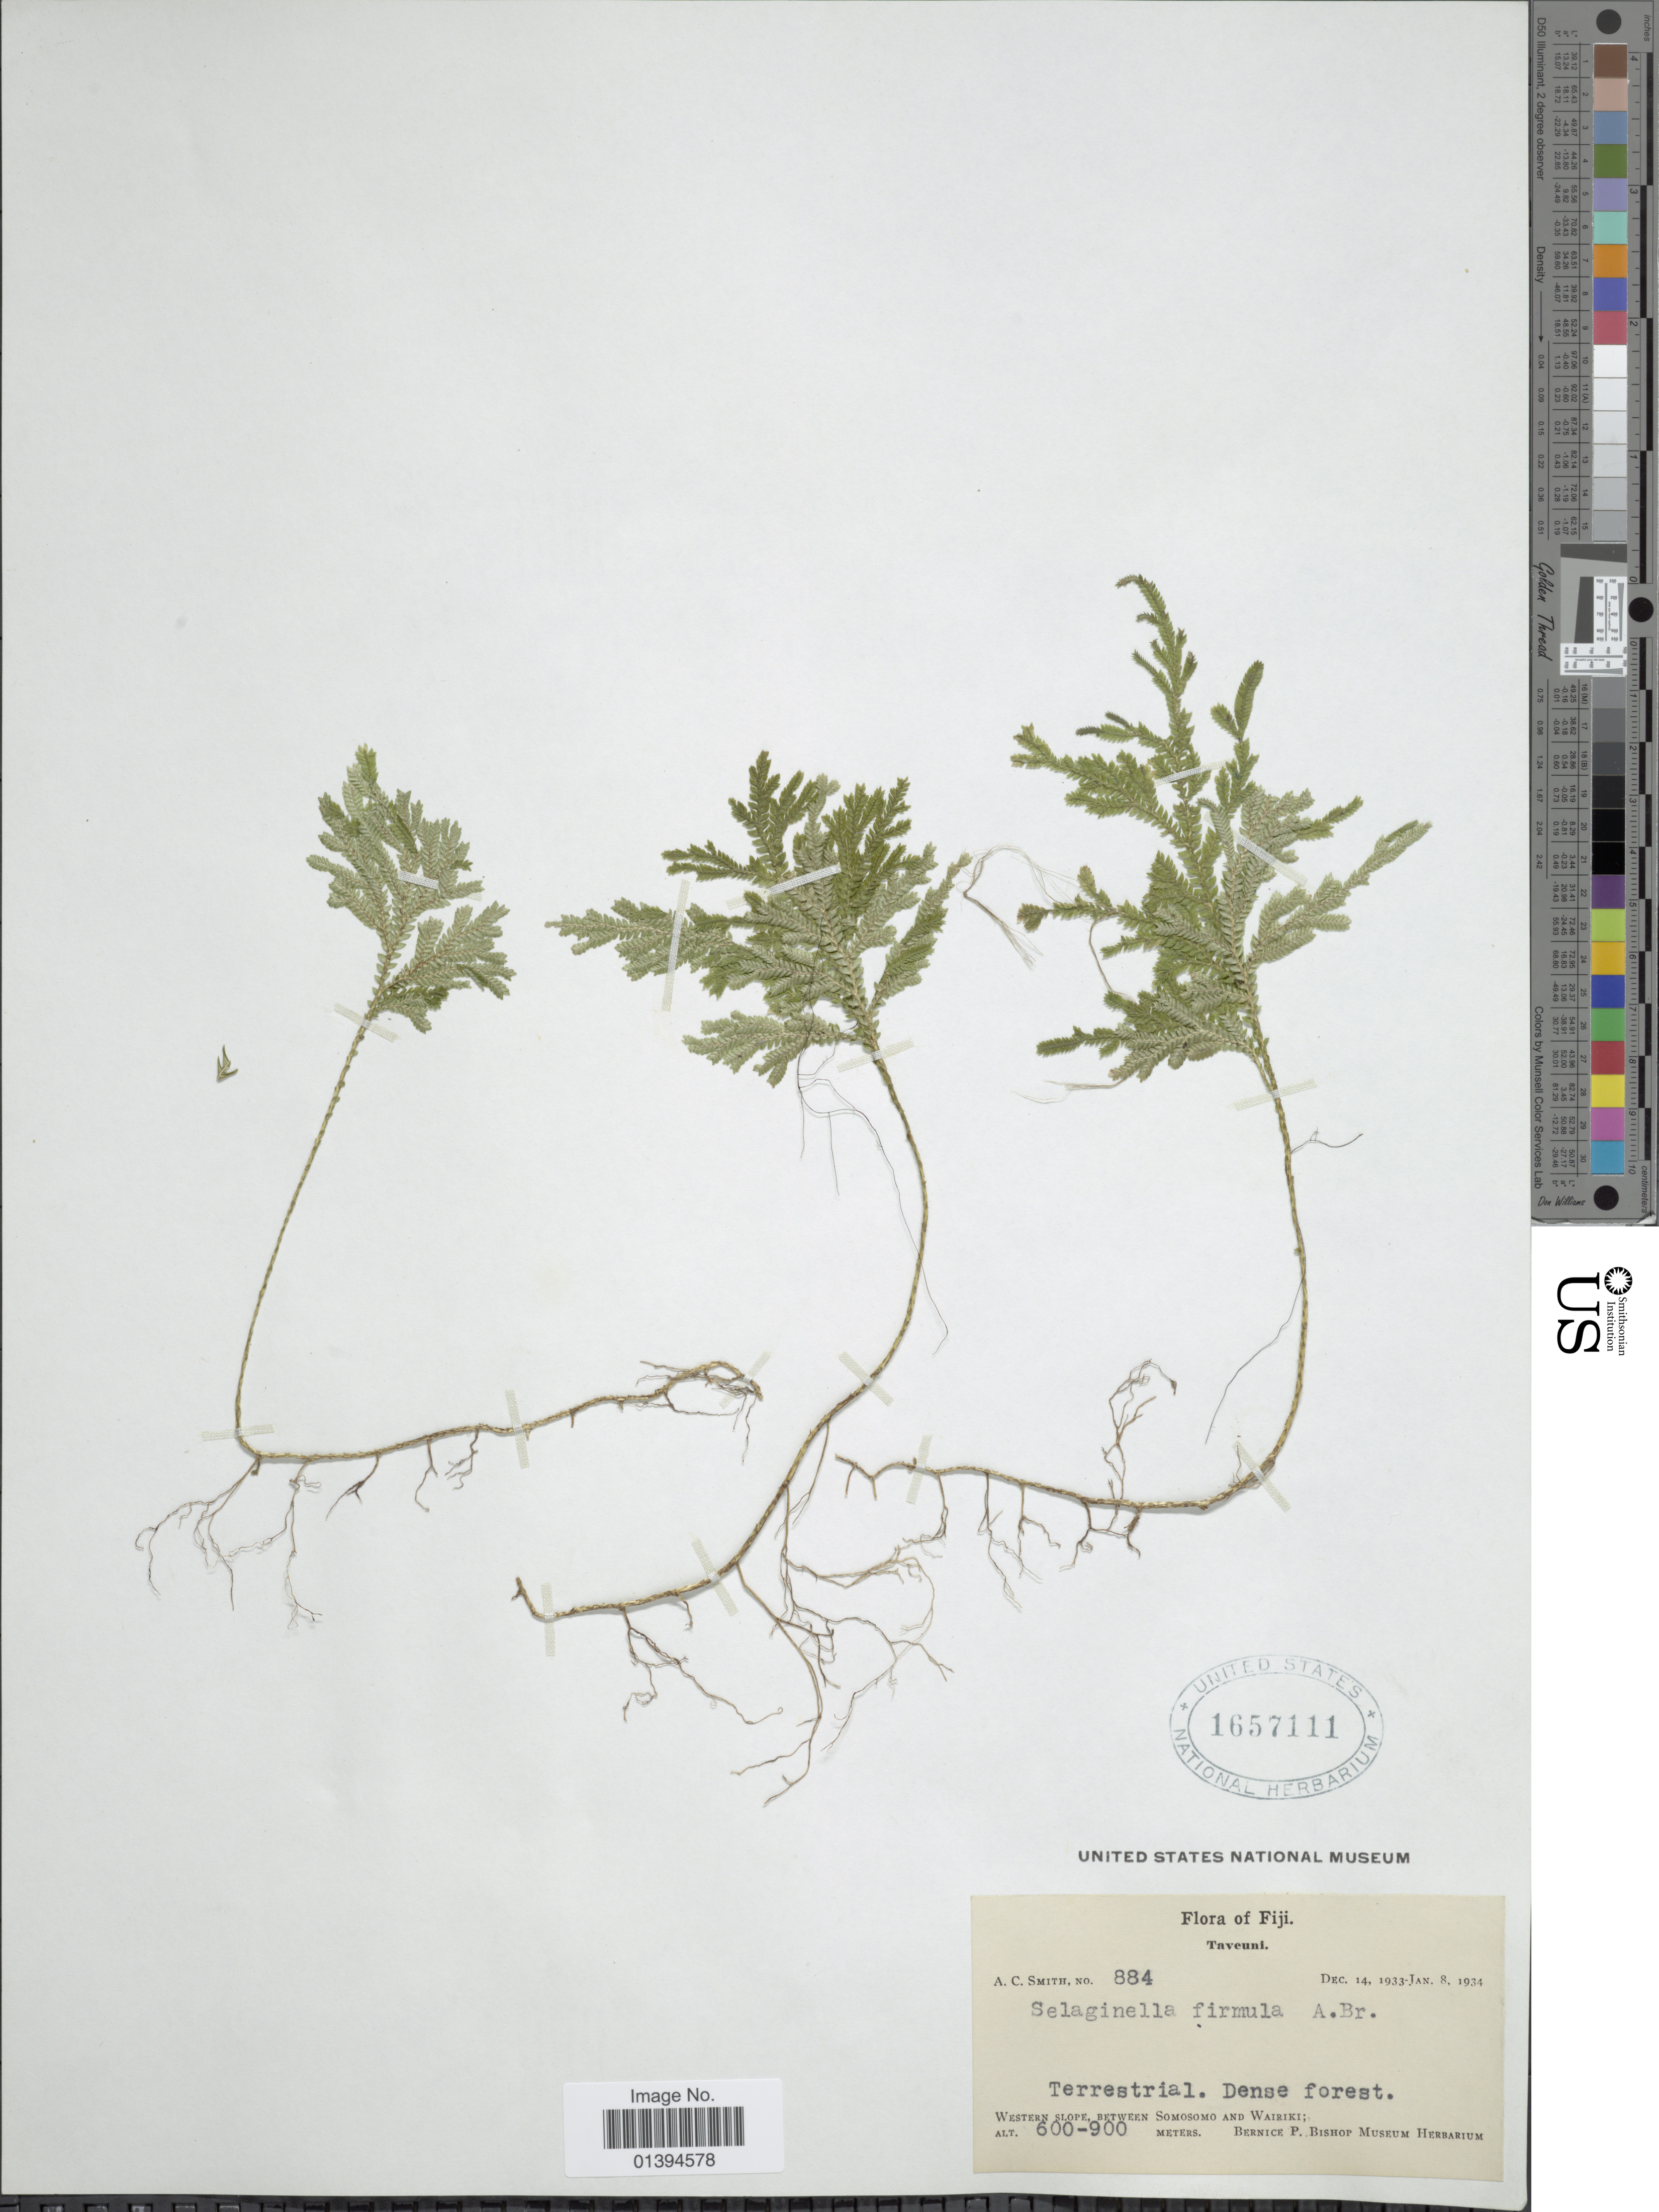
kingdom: Plantae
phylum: Tracheophyta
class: Lycopodiopsida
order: Selaginellales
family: Selaginellaceae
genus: Selaginella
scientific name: Selaginella firmula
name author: A. Br.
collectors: A. C. Smith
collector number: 884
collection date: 1933-12-14/1934-01-08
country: Fiji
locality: Western slope, between Somosomo and Wairiki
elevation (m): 600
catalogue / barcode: US 1657111